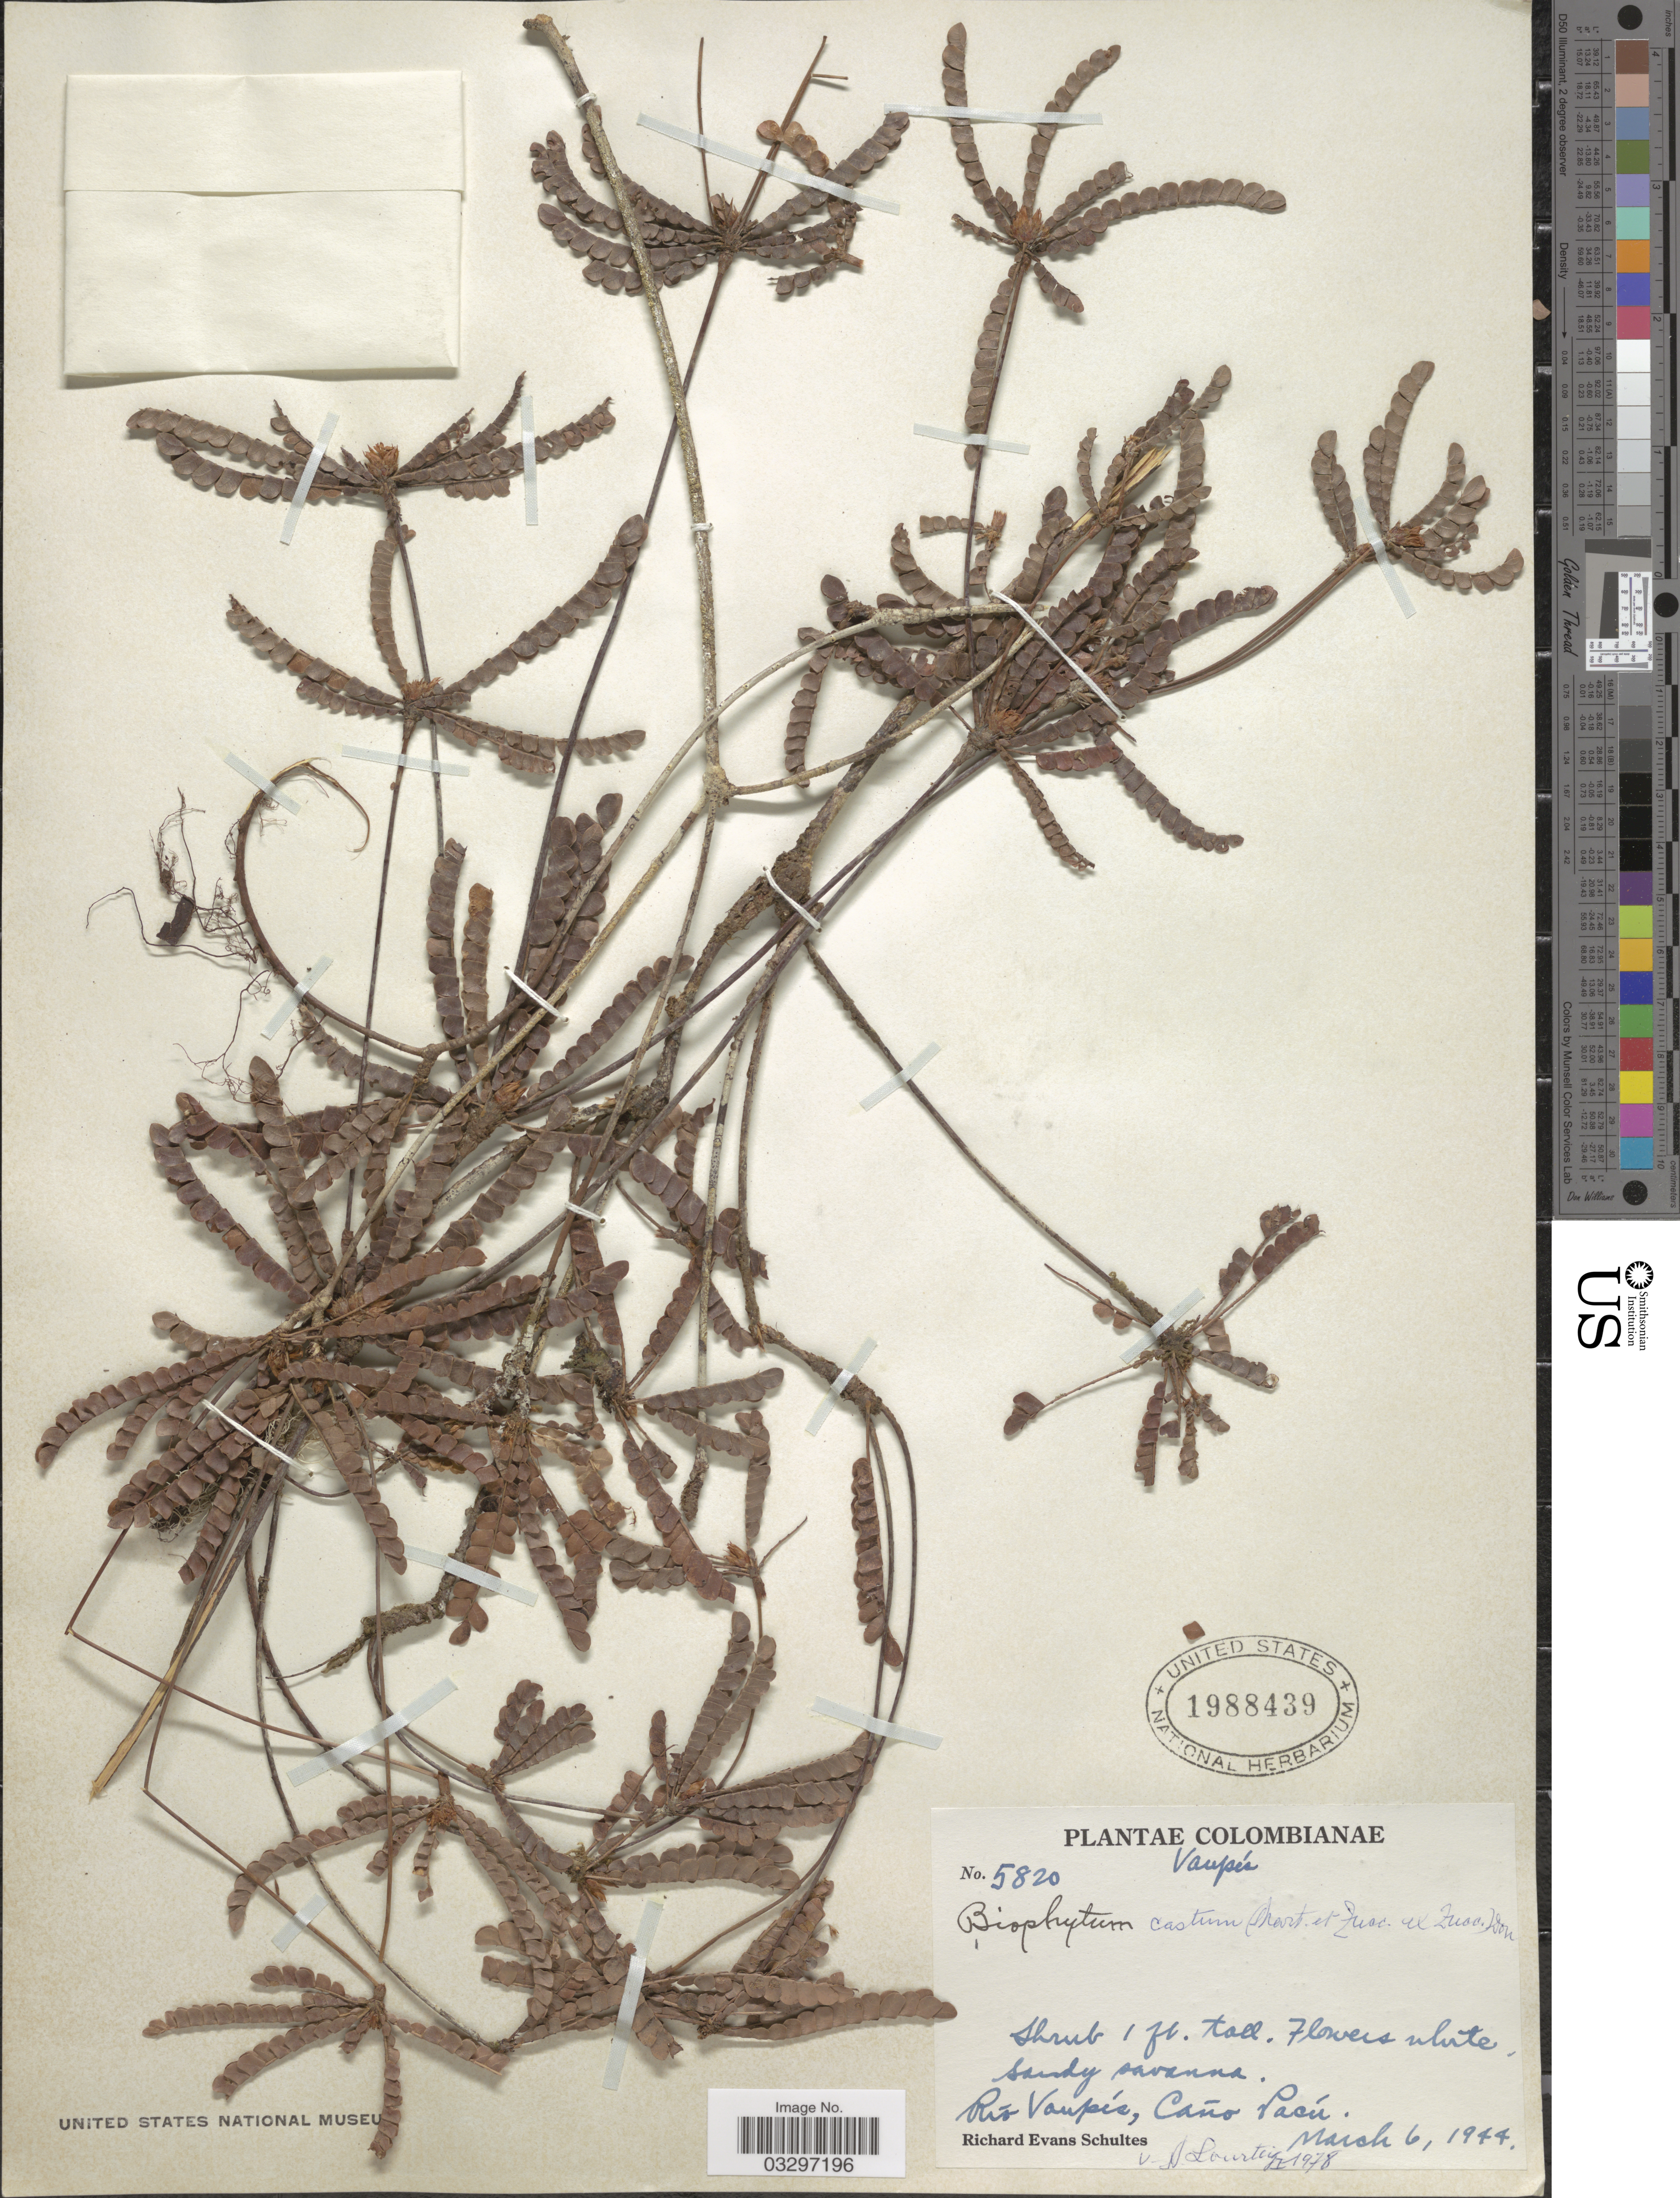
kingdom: Plantae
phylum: Tracheophyta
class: Magnoliopsida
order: Oxalidales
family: Oxalidaceae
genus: Biophytum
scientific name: Biophytum castum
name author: (Mart. & Zucc. ex Zucc.) Knuth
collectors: R. E. Schultes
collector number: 5820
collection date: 1944-03-06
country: Colombia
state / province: Vaupés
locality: Río Vaupés, Caño Lacú.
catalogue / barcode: US 1988439